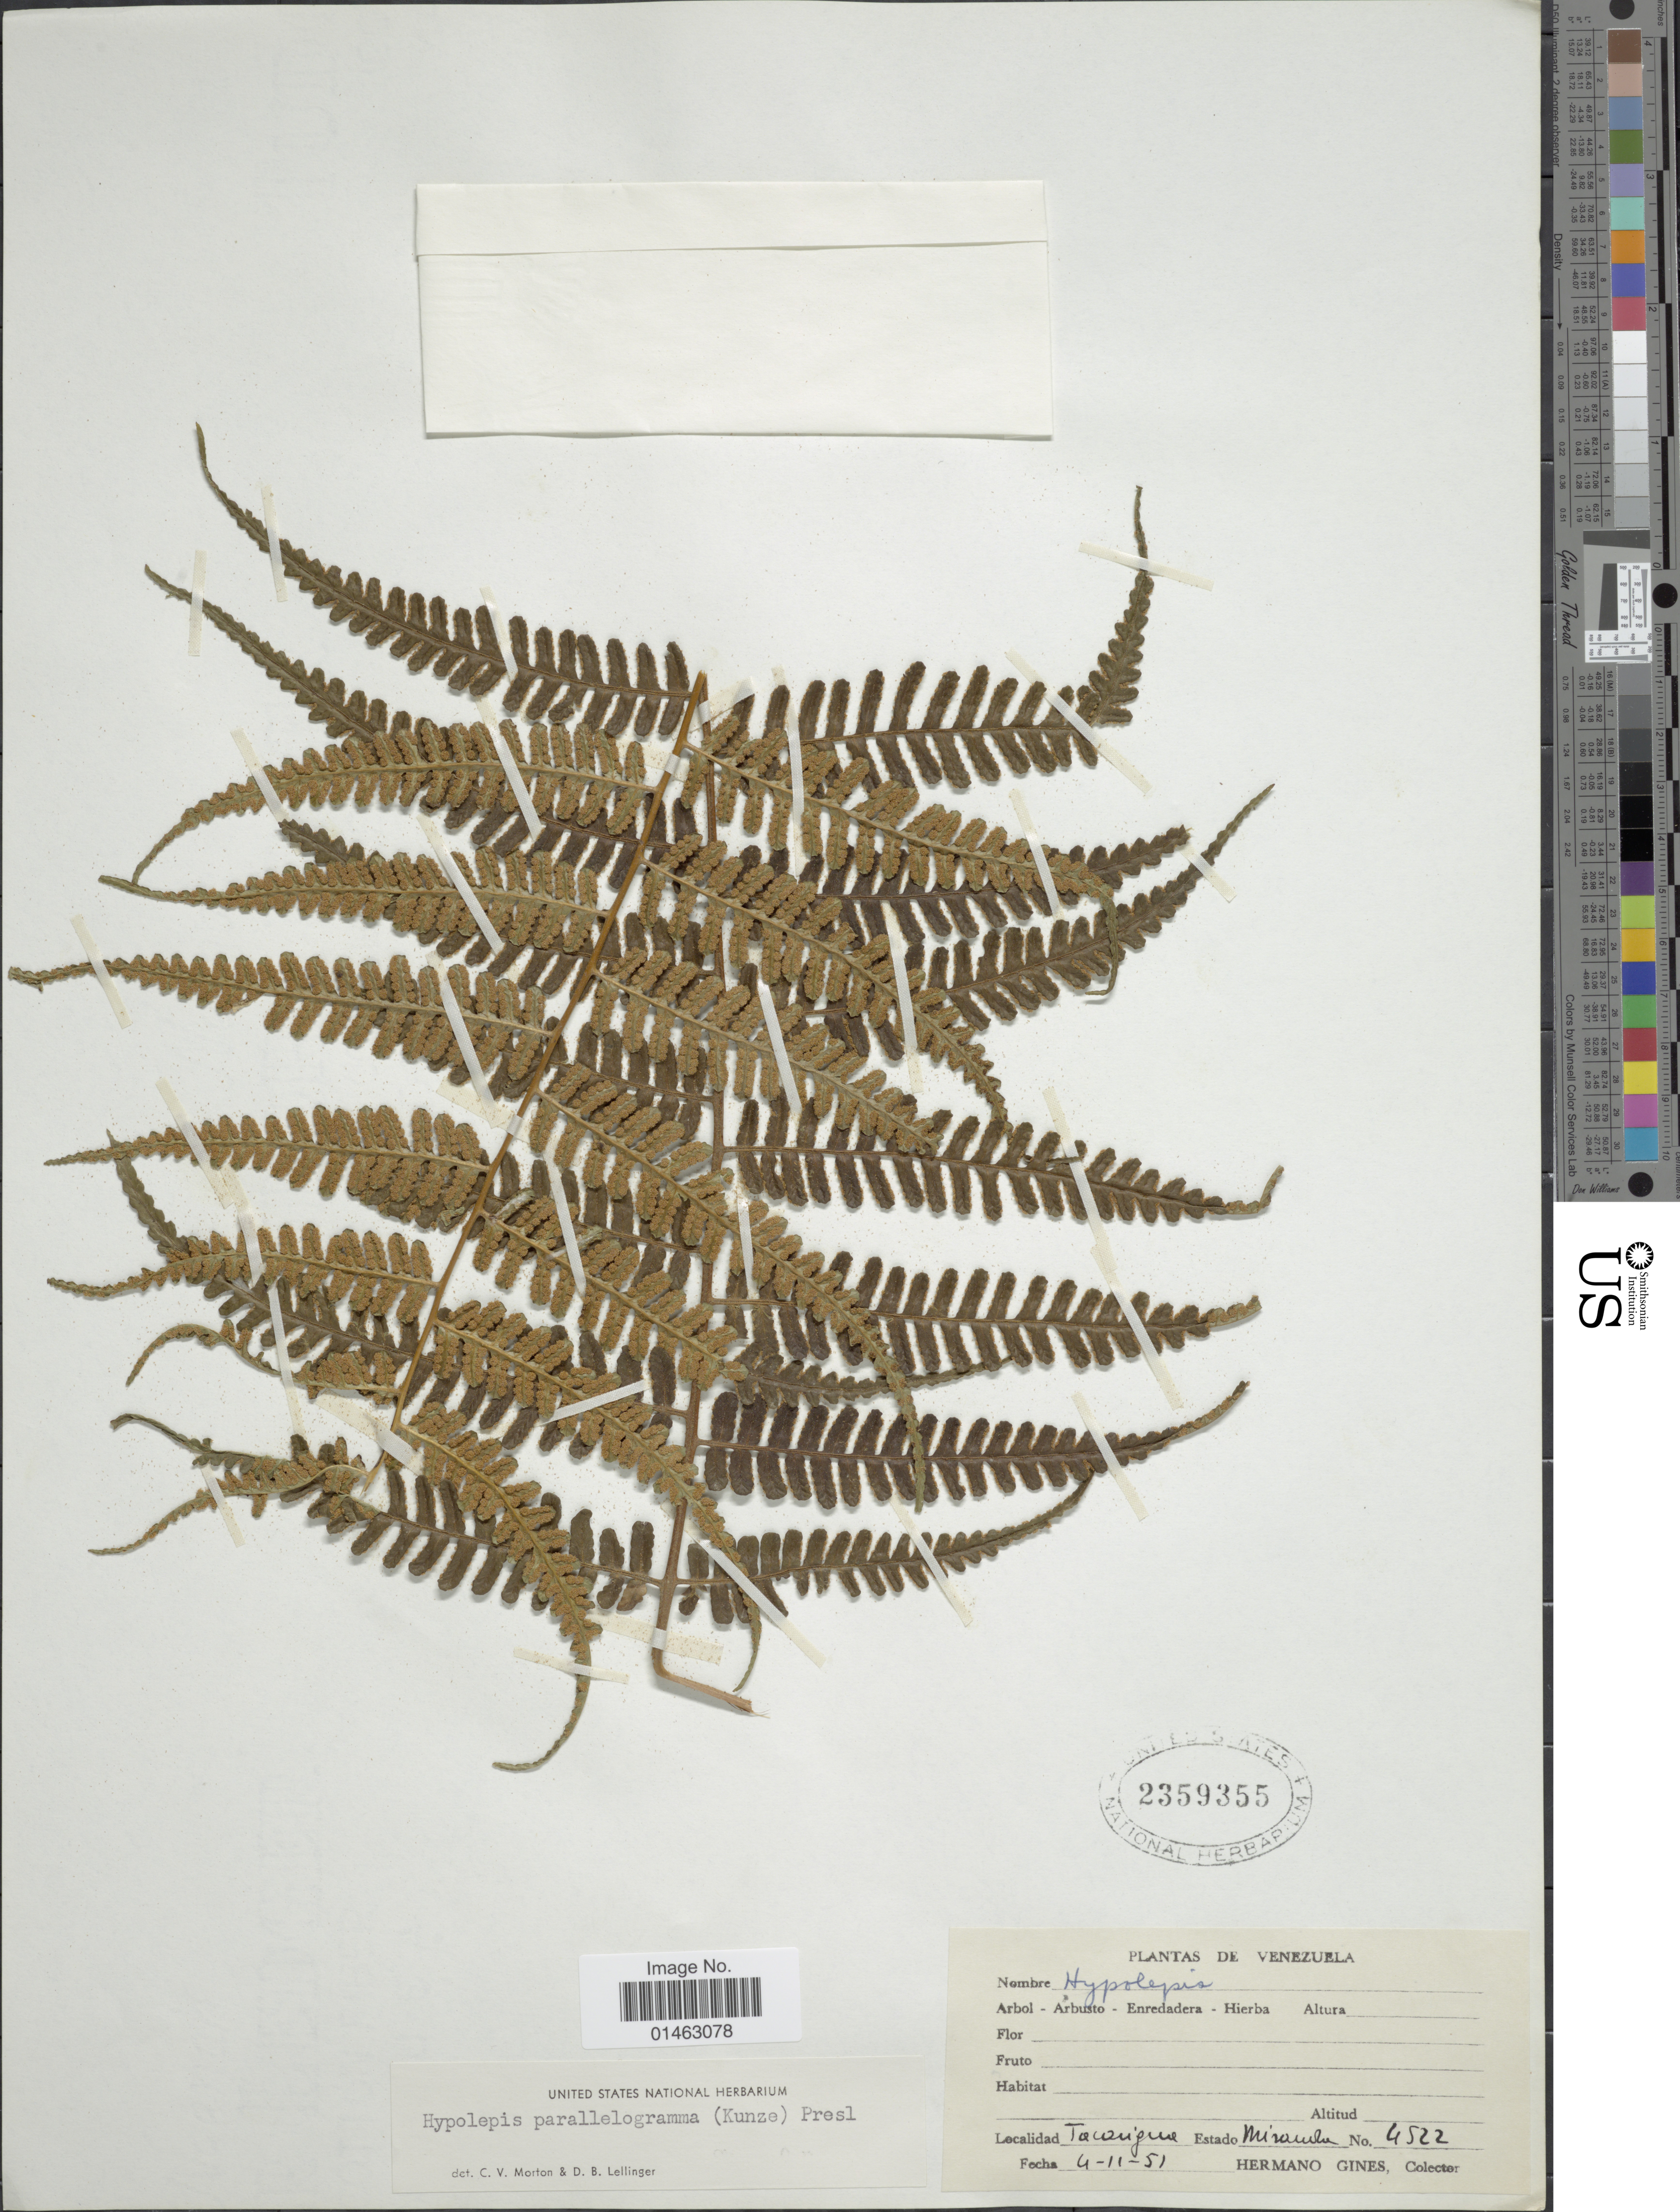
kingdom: Plantae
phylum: Tracheophyta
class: Polypodiopsida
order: Polypodiales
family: Dennstaedtiaceae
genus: Hypolepis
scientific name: Hypolepis parallelogramma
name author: (Kunze) C. Presl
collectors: Bro. Gines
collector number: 4522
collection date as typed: Transcribed d/m/y: 4/11/51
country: Venezuela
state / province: Miranda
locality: Tacarigua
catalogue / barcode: US 2359355